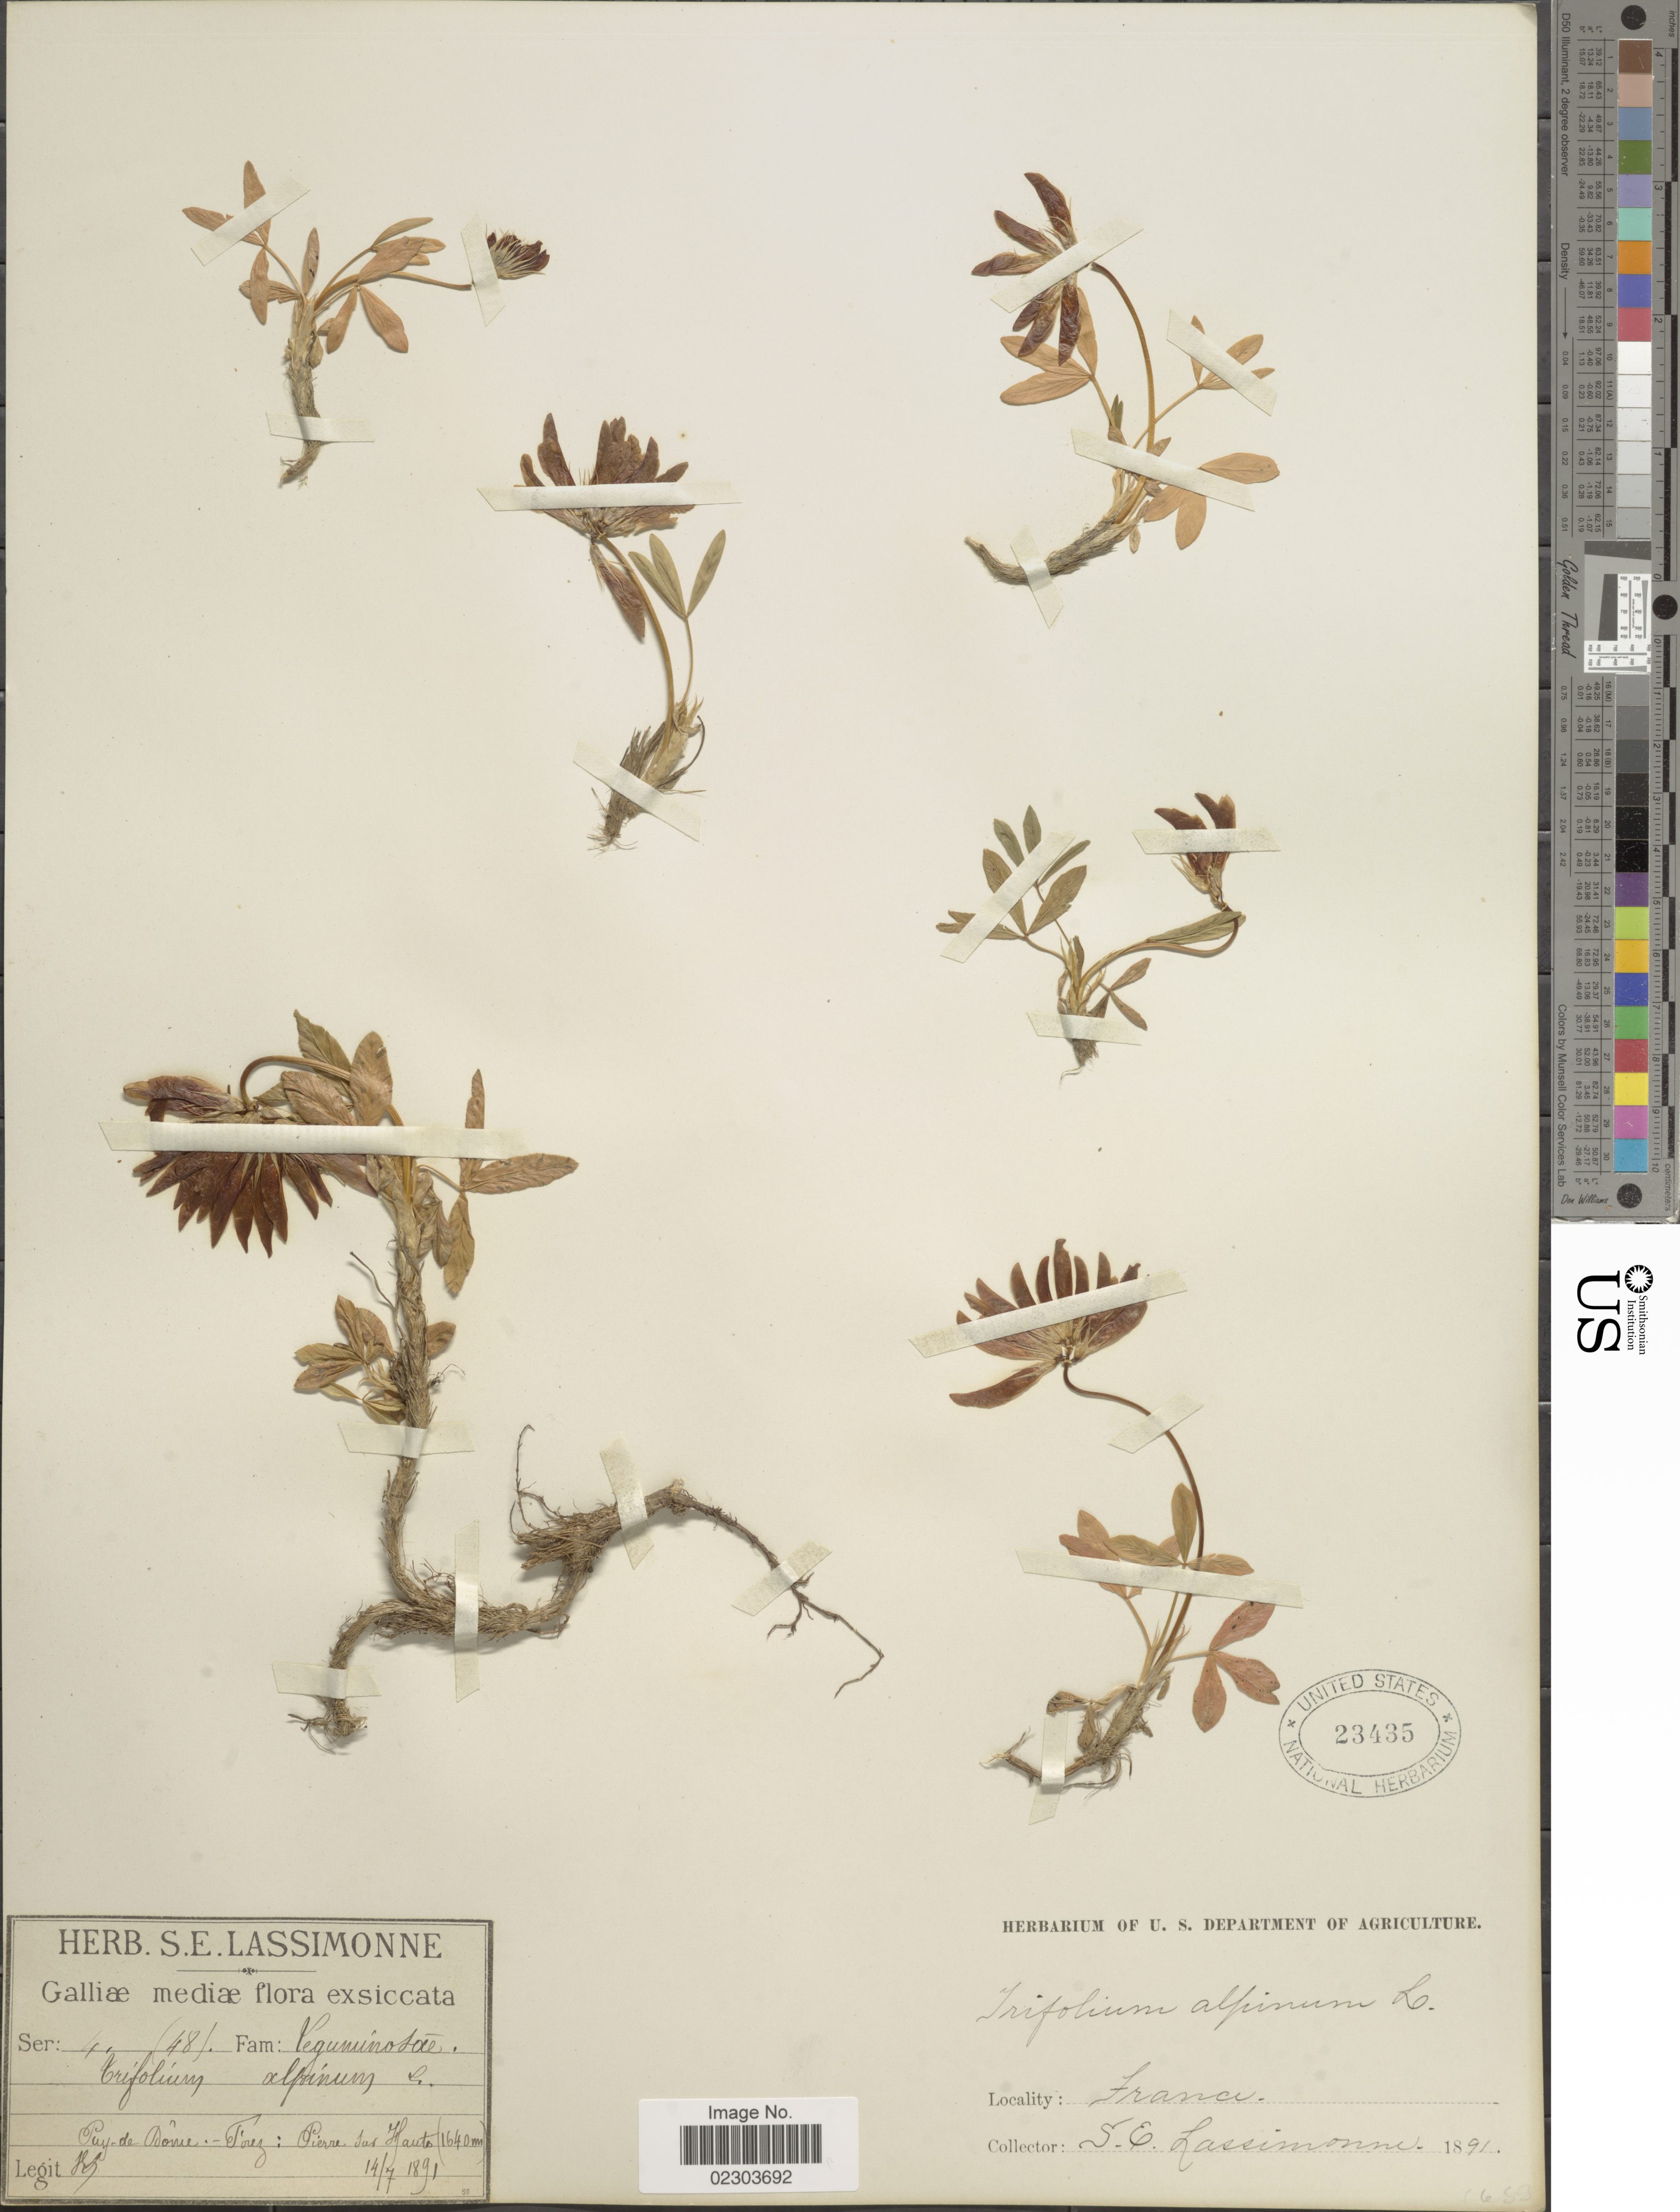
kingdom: Plantae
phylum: Tracheophyta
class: Magnoliopsida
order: Fabales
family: Fabaceae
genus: Trifolium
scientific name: Trifolium alpinum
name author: L.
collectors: S. Lassimonne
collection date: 1891-07-14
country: France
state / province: Auvergne-Rhône-Alpes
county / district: Puy-de-Dôme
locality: Puy-de-Dôme - Forez: Pierre sur Haute.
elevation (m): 1640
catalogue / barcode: US 23435